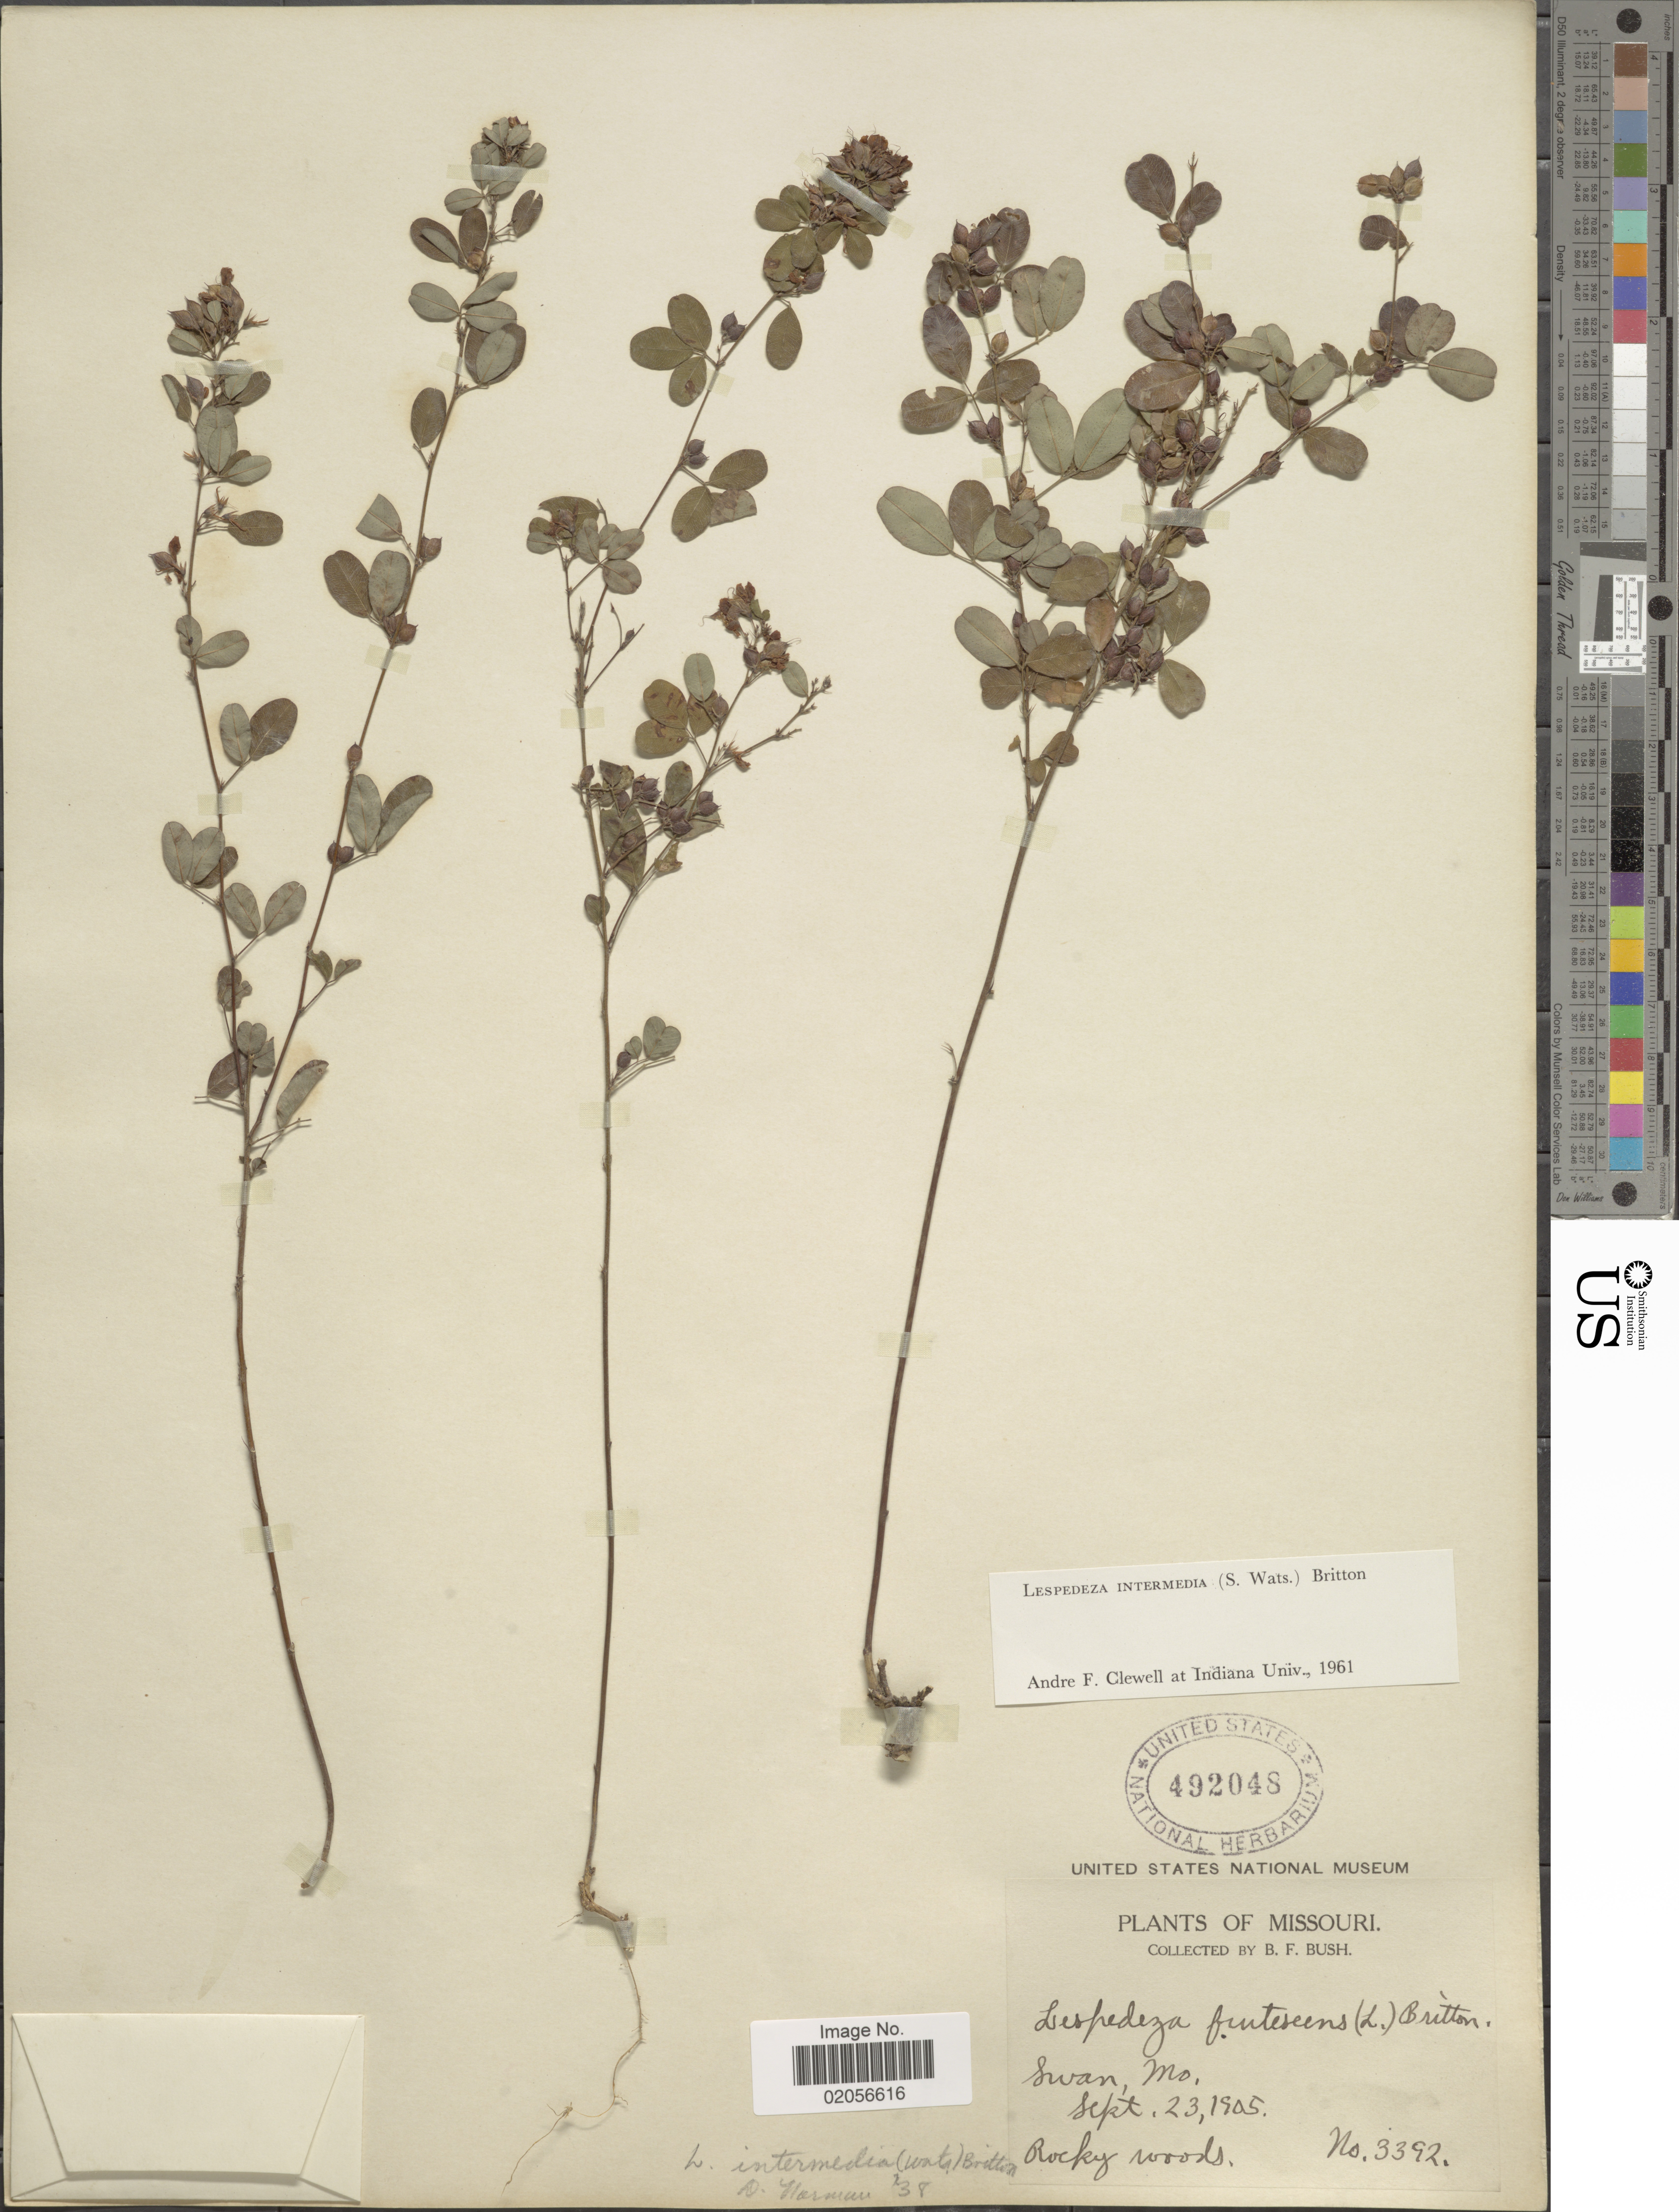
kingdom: Plantae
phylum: Tracheophyta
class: Magnoliopsida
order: Fabales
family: Fabaceae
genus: Lespedeza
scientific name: Lespedeza intermedia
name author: (S. Watson) Britton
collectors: B. F. Bush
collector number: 3392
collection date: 1905-09-23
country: United States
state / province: Missouri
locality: Swan, Mo, Rocky woods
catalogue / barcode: US 492048